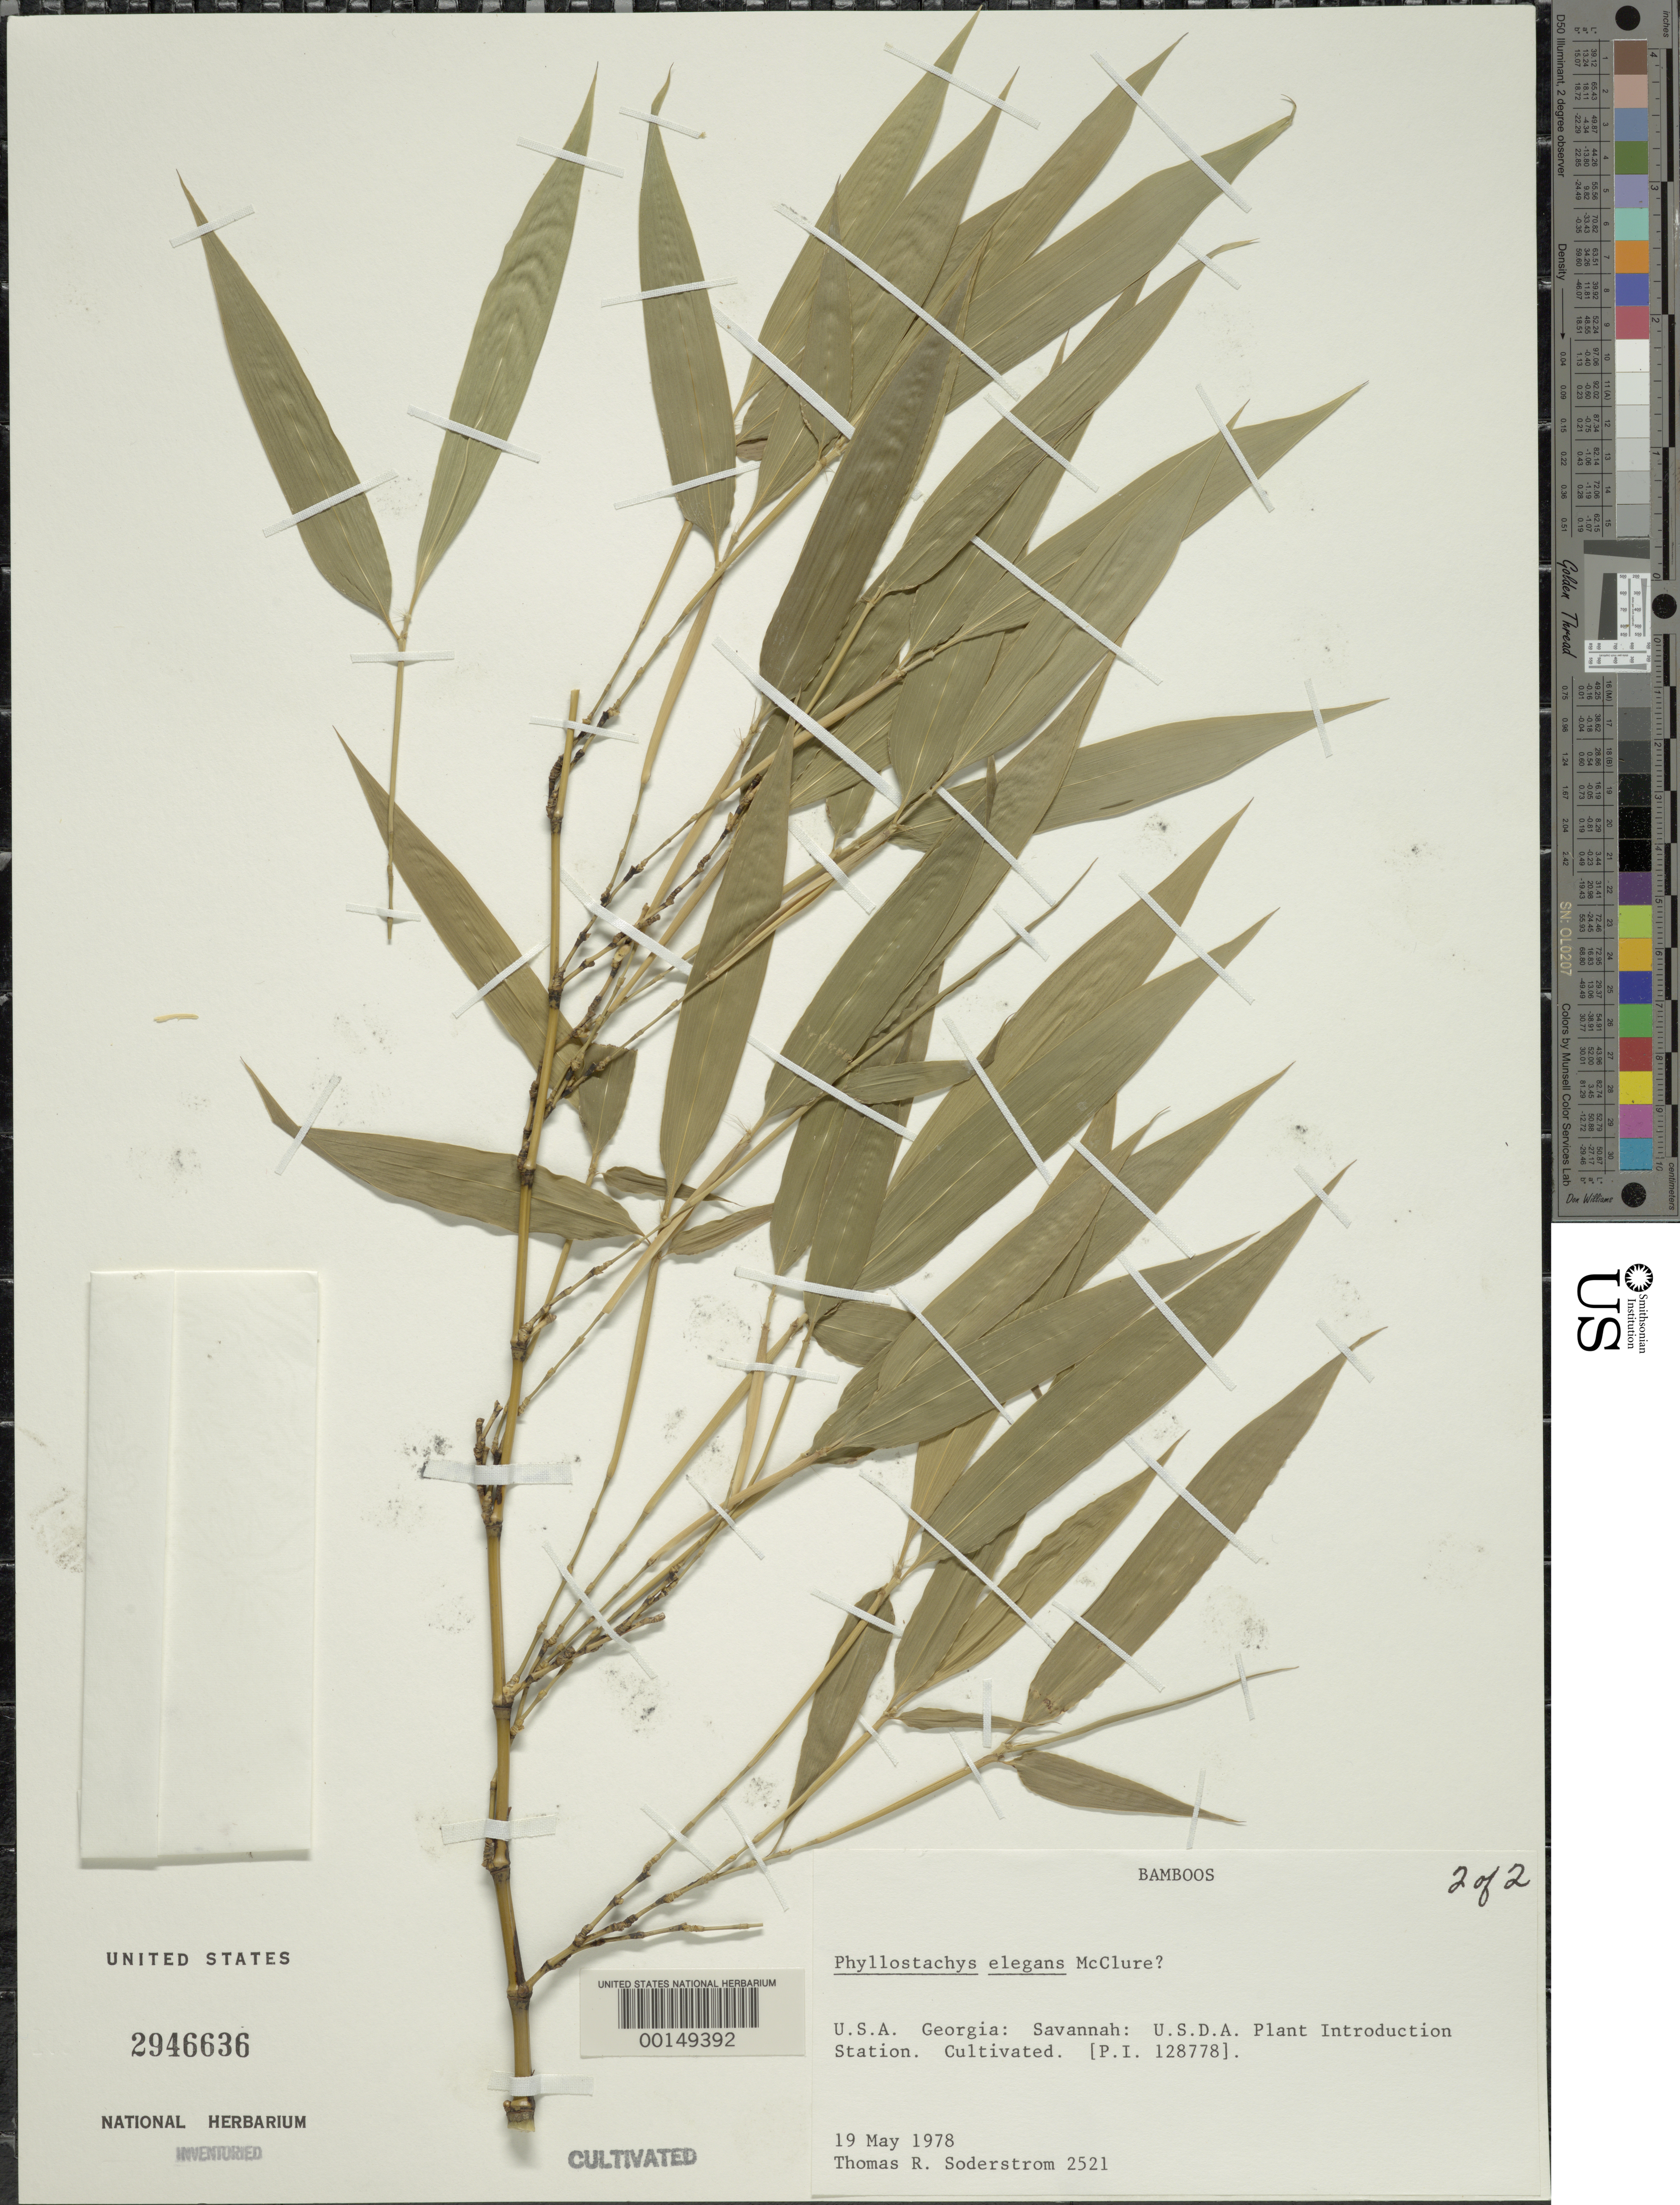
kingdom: Plantae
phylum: Tracheophyta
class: Liliopsida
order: Poales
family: Poaceae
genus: Phyllostachys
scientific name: Phyllostachys elegans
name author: McClure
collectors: T. R. Soderstrom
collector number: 2521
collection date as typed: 19 May 1978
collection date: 1978-05-19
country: United States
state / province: Georgia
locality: Savannah, barbour lathrop p.i. garden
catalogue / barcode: US 2946636